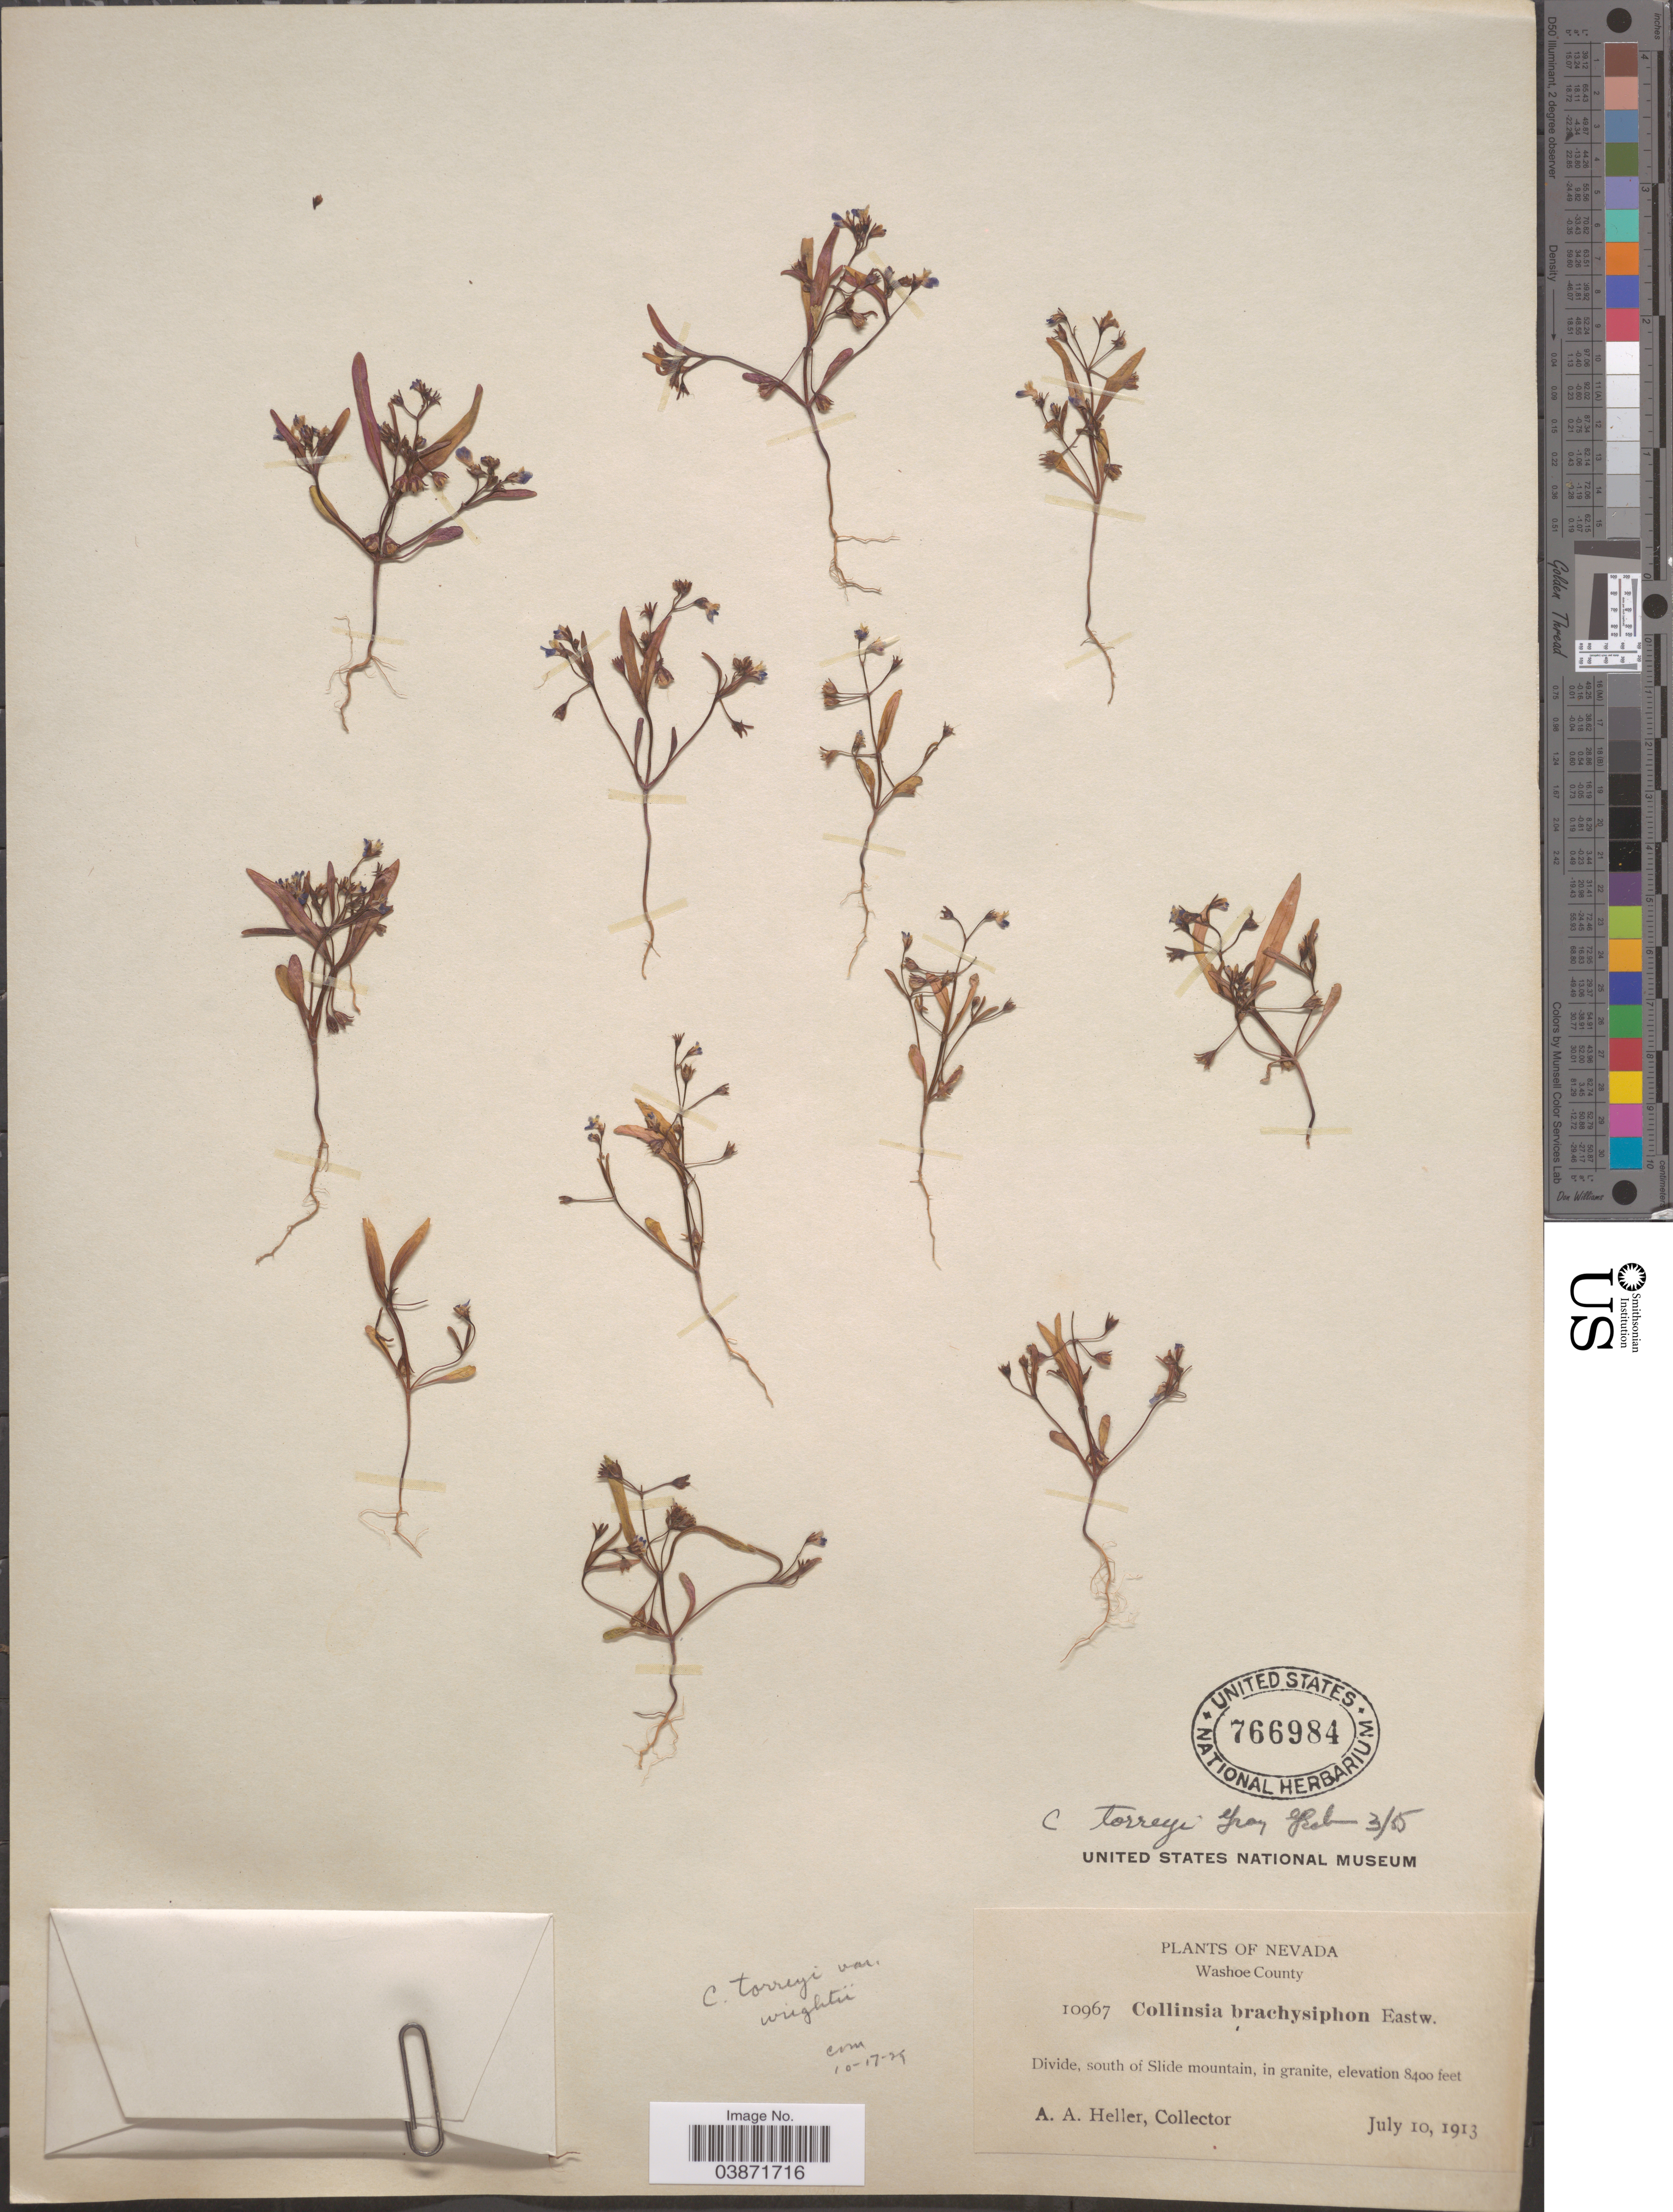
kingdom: Plantae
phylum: Tracheophyta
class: Magnoliopsida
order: Lamiales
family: Plantaginaceae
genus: Collinsia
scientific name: Collinsia torreyi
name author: A. Gray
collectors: A. A. Heller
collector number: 10967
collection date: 1913-07-10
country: United States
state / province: Nevada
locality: Washoe County. Divide, south of Slide mountain.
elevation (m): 2560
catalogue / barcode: US 766984